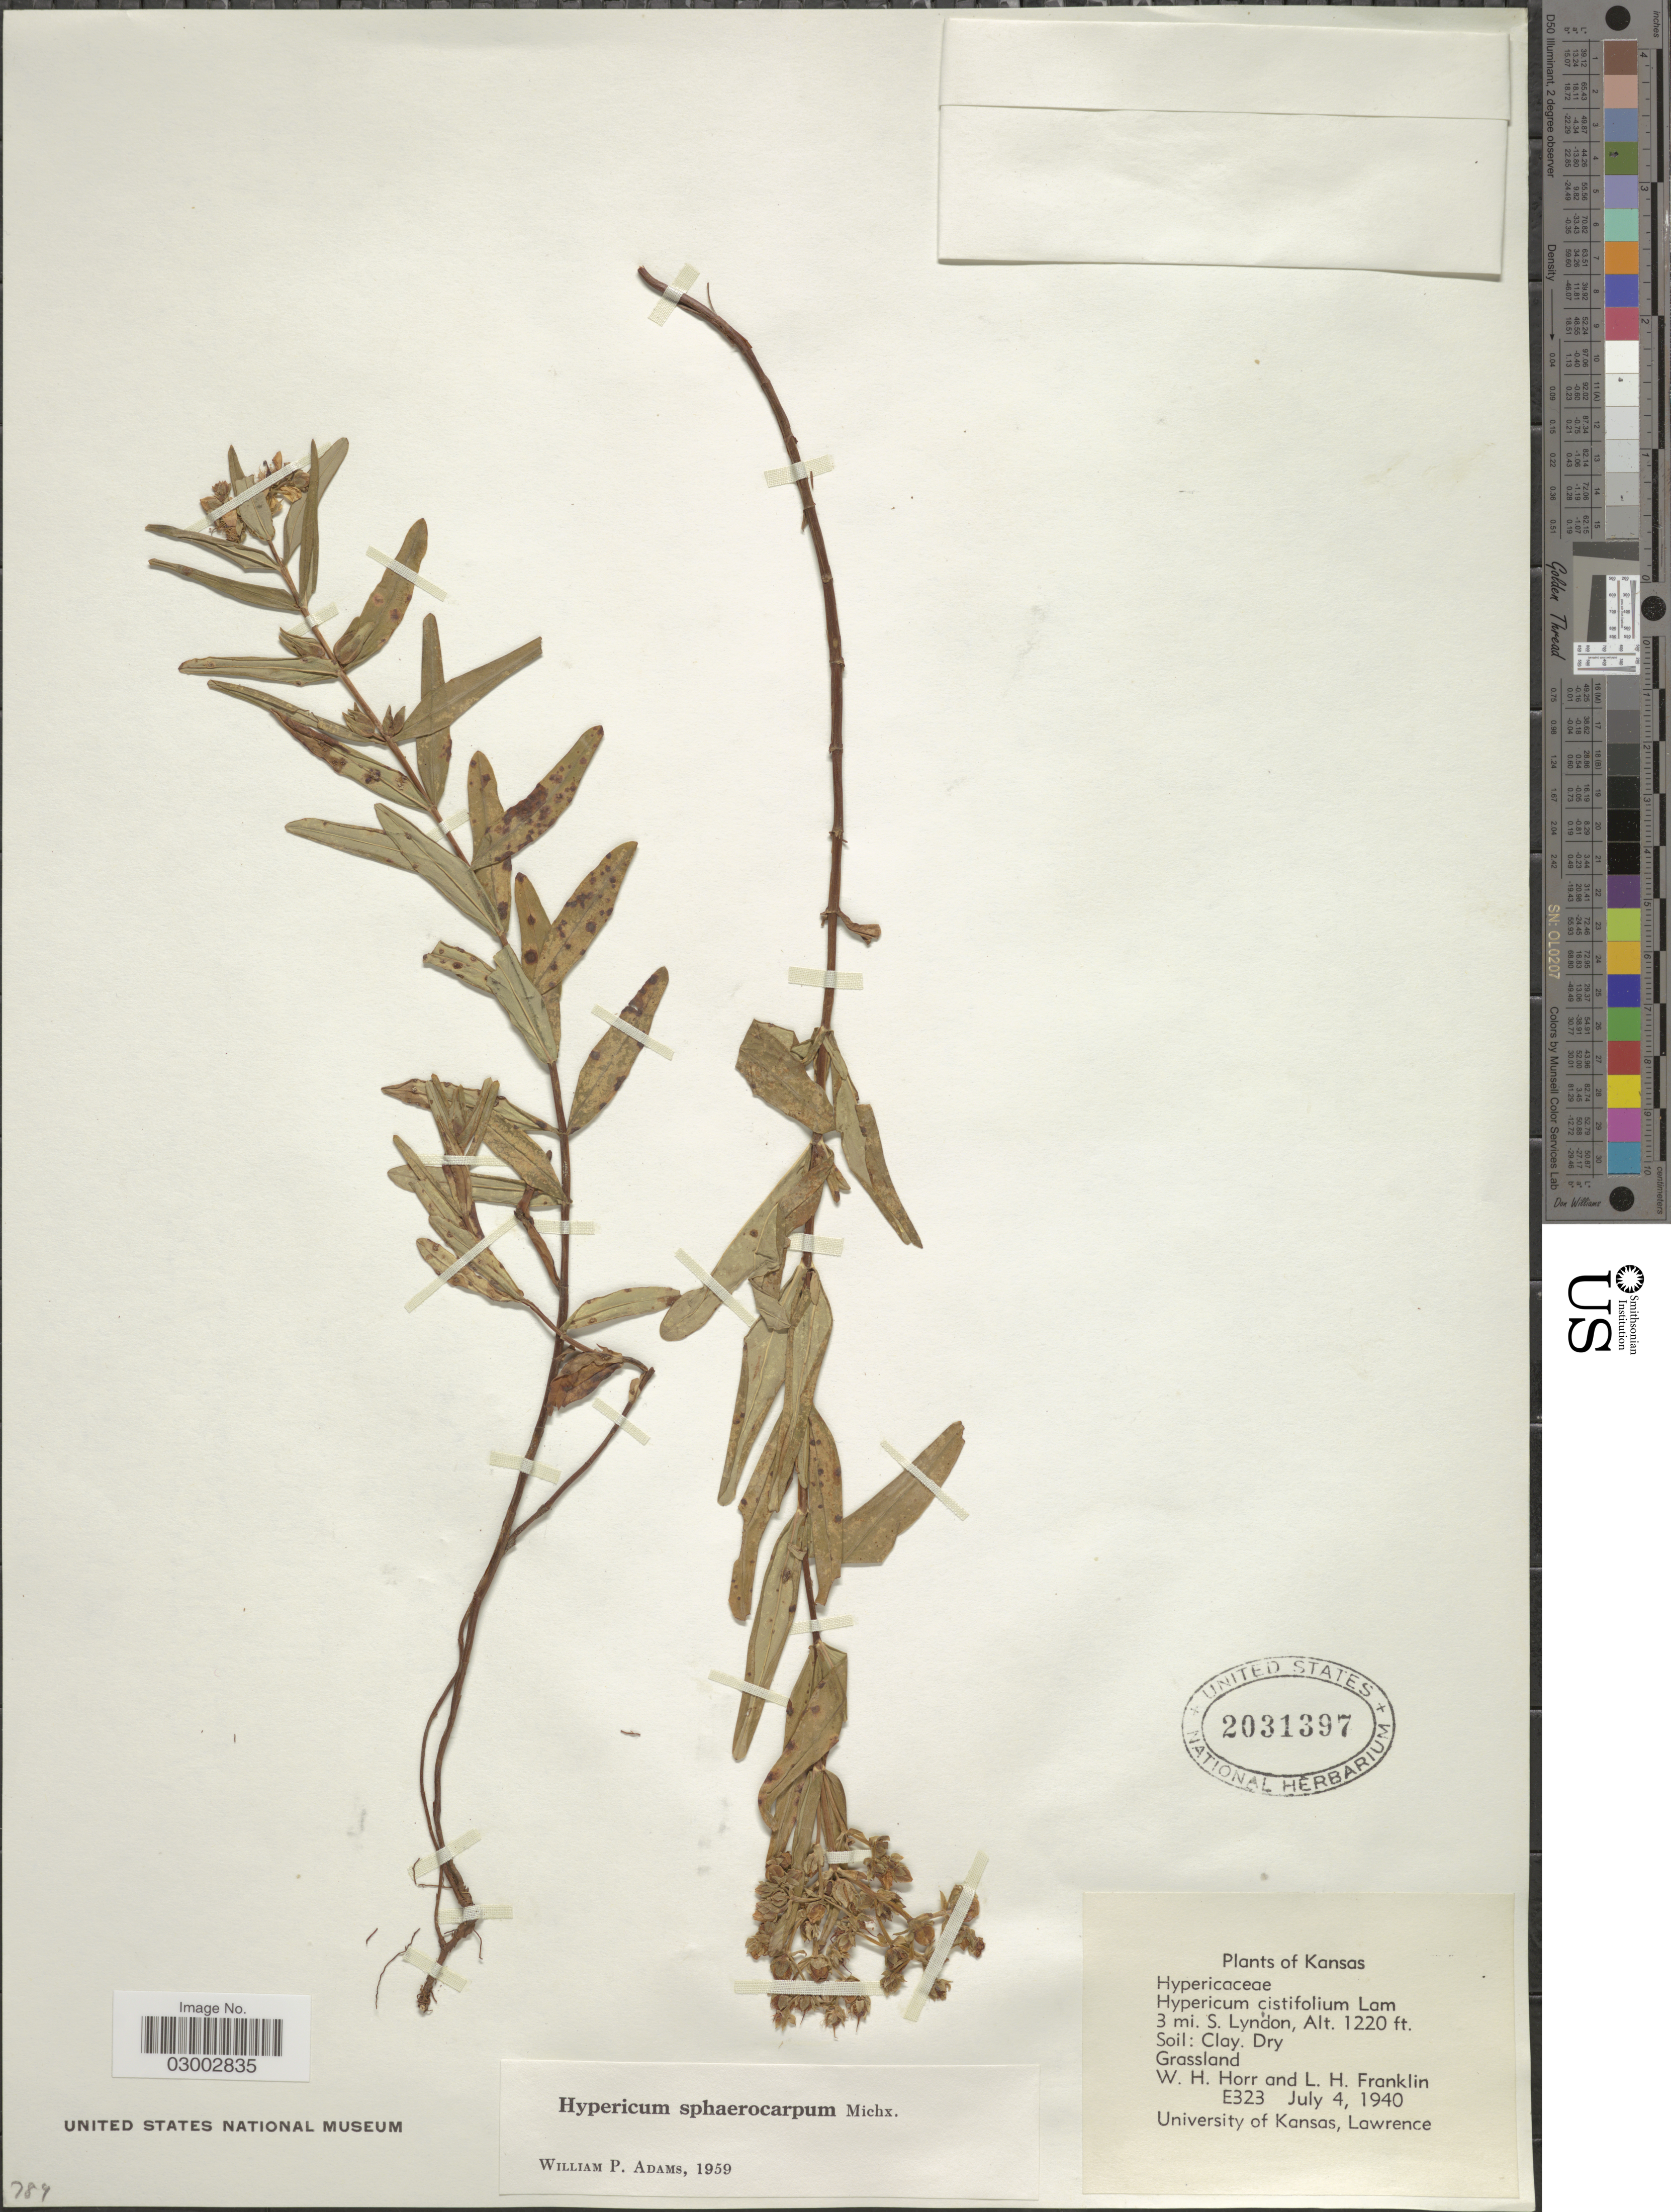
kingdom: Plantae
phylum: Tracheophyta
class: Magnoliopsida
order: Malpighiales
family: Hypericaceae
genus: Hypericum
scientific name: Hypericum sphaerocarpum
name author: Michx.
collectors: W. H. Horr & L. H. Franklin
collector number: E323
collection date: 1940-07-04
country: United States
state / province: Kansas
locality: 3 mi. S. Lyndon. Grassland.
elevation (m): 372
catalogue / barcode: US 2031397